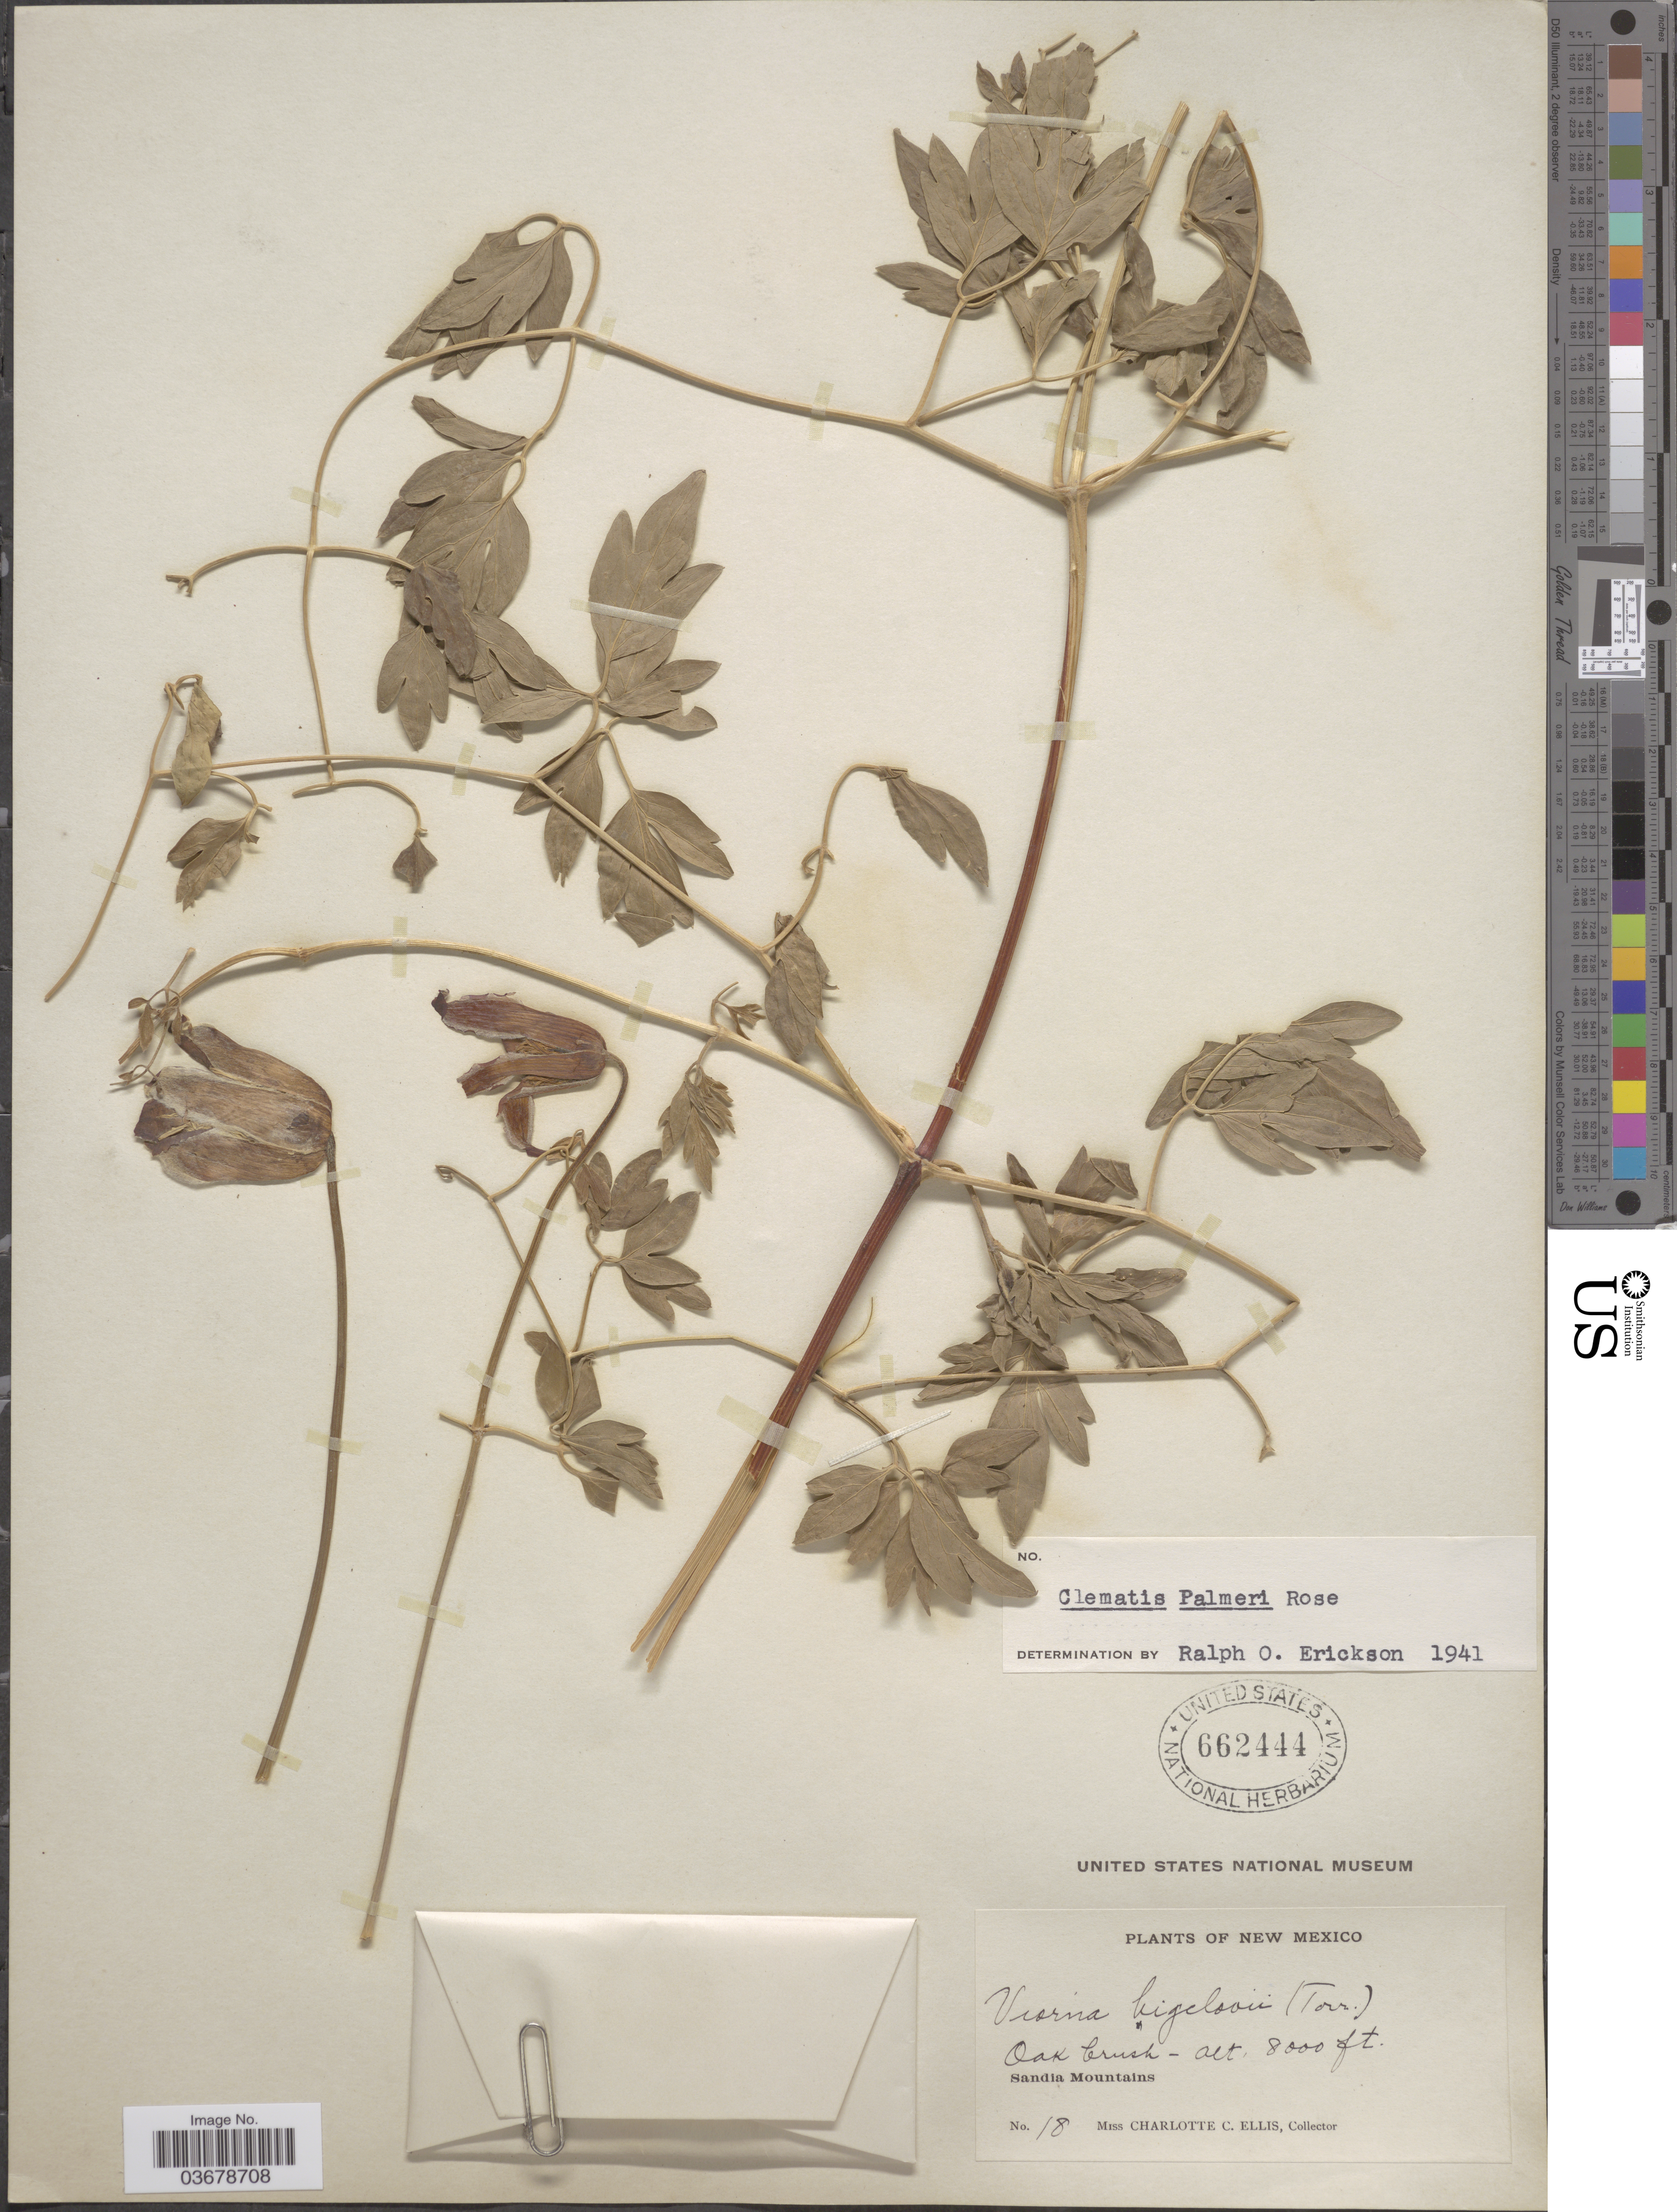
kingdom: Plantae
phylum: Tracheophyta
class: Magnoliopsida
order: Ranunculales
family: Ranunculaceae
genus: Clematis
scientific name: Clematis palmeri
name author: Rose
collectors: C. C. Ellis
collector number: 18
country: United States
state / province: New Mexico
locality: Sandia Mountains.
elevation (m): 2438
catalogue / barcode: US 662444